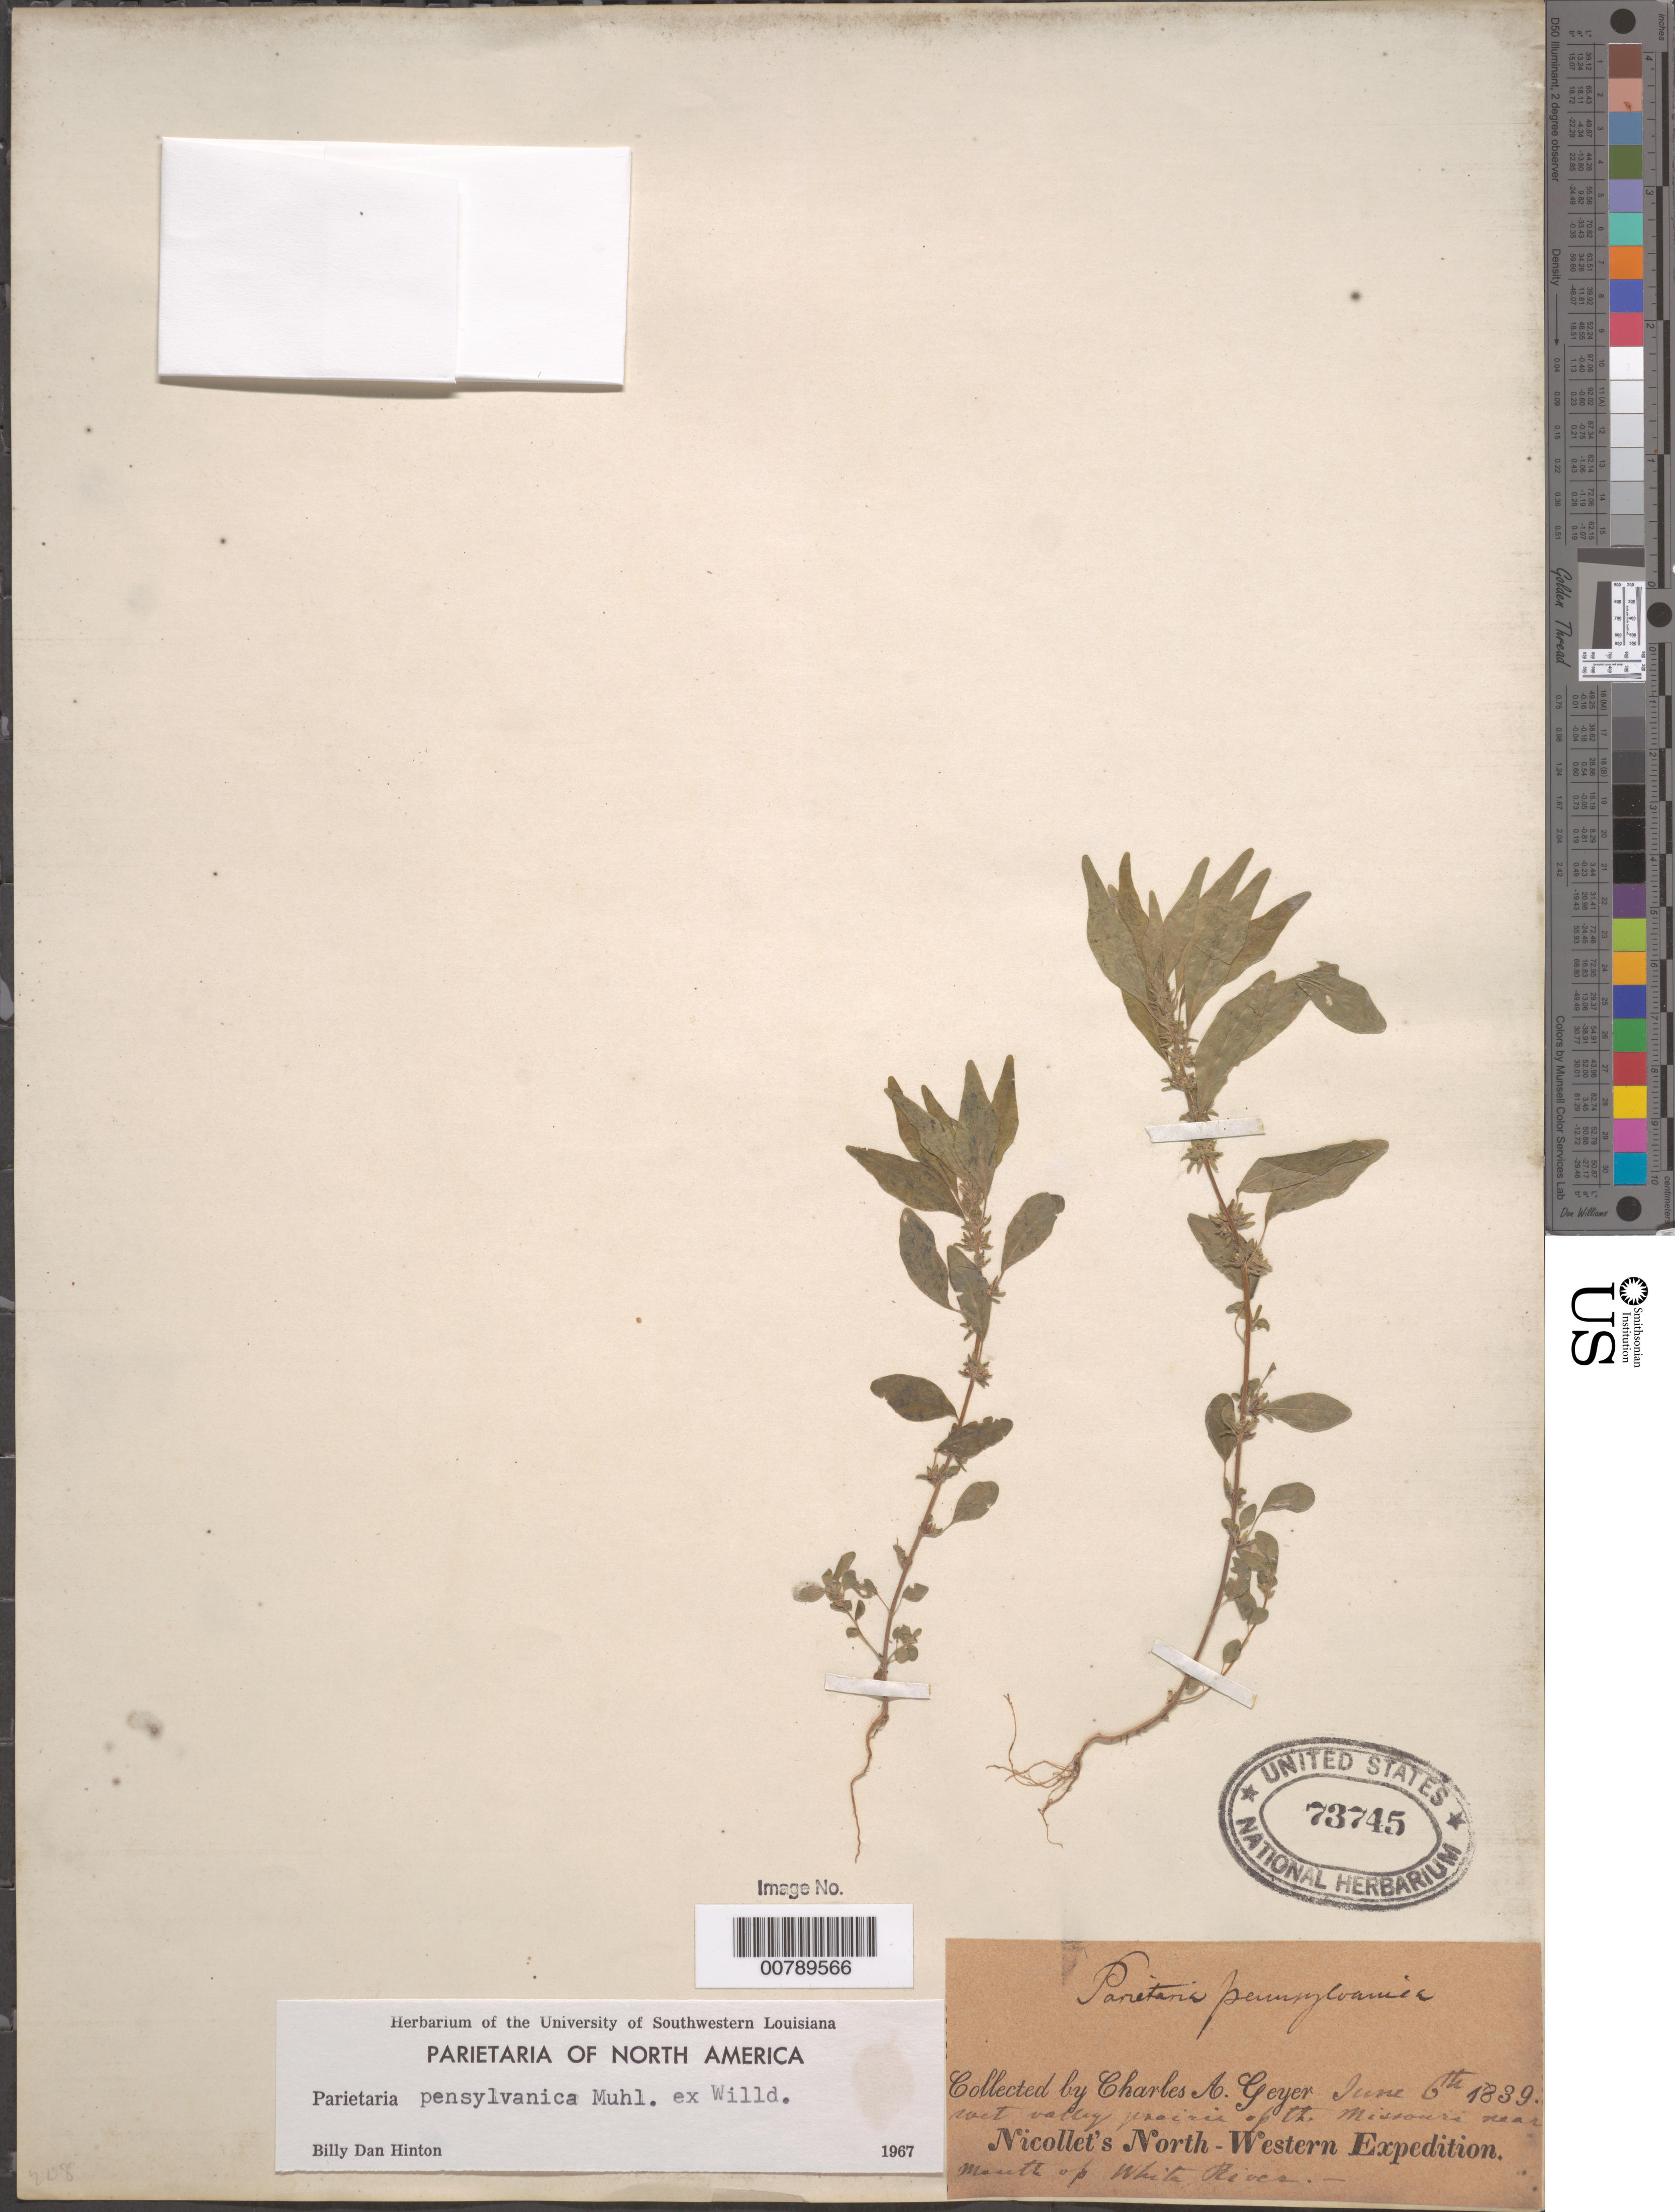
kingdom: Plantae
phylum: Tracheophyta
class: Magnoliopsida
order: Rosales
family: Urticaceae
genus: Parietaria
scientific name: Parietaria pensylvanica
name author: Muhl. ex Willd.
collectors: C. A. Geyer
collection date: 1839-06-06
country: United States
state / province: Missouri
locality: Wet valley prairie of the Missouri near mouth of White River.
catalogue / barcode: US 73745